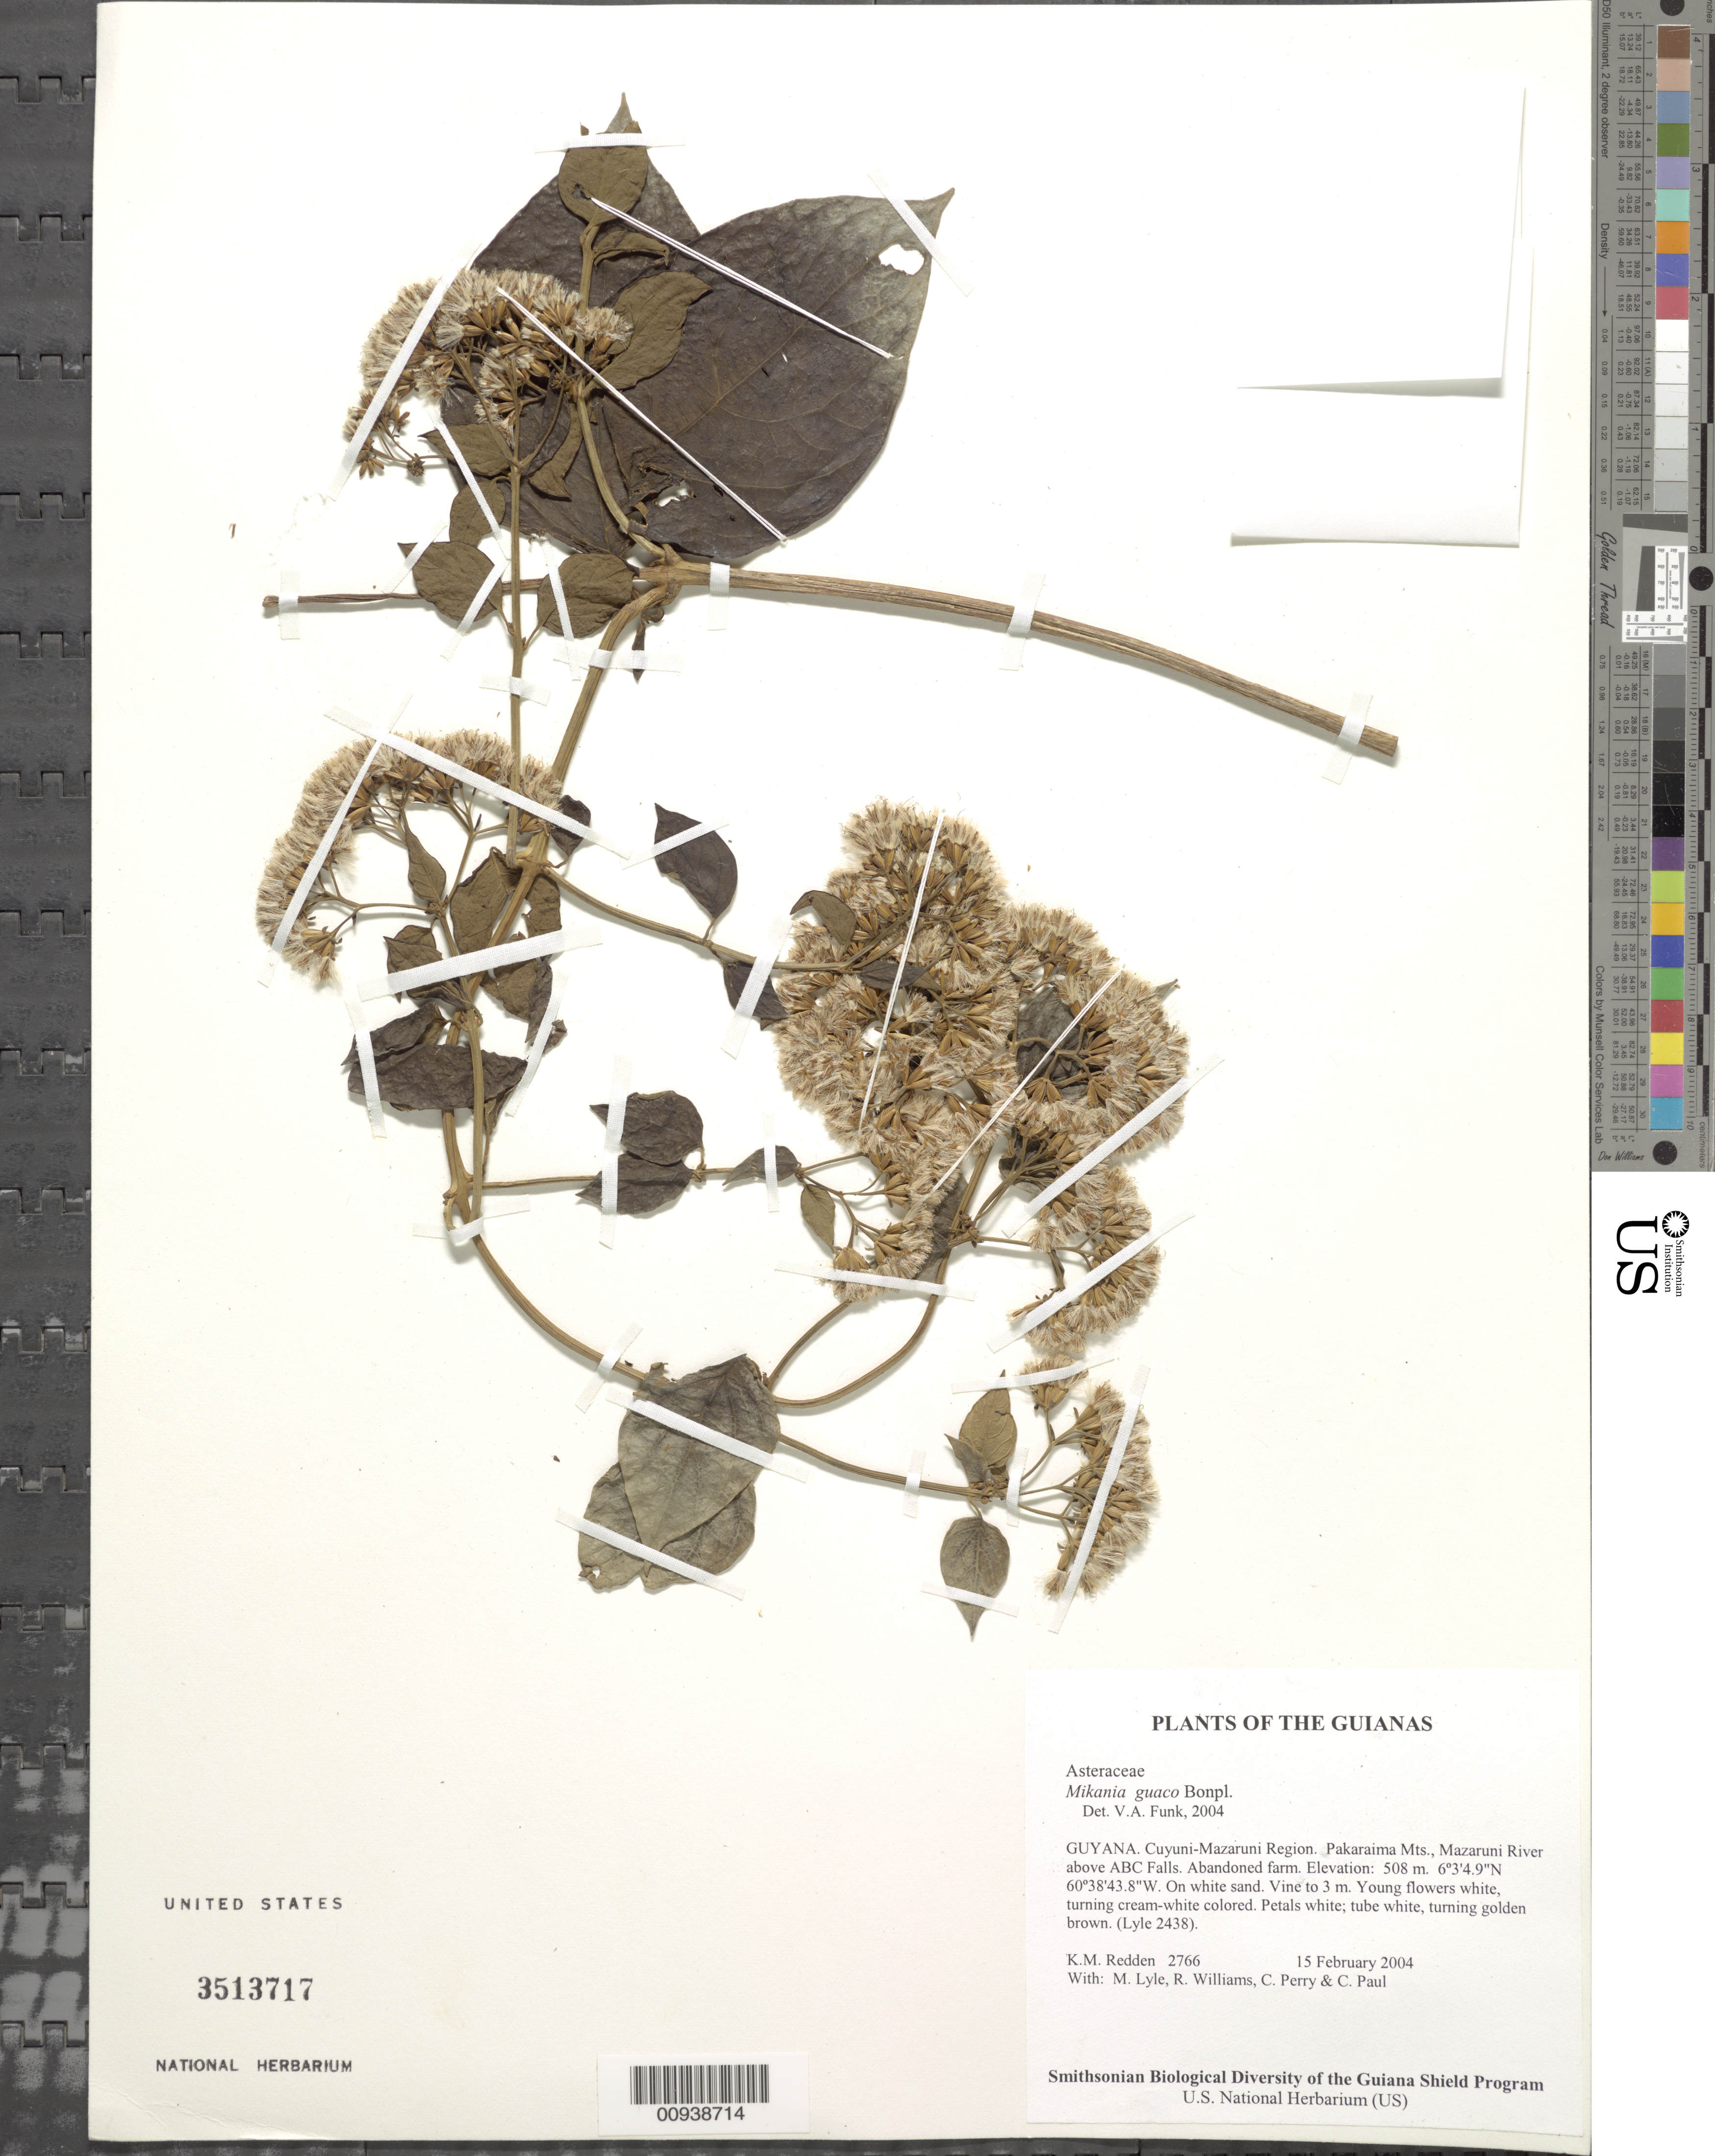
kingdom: Plantae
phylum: Tracheophyta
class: Magnoliopsida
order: Asterales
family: Asteraceae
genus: Mikania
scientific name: Mikania guaco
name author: Humb. & Bonpl.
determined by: Funk, Vicki A., (BOT), Smithsonian Institution - National Museum of Natural History (UNITED STATES)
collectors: K. M. Redden, M. Lyle, R. Williams, C. Perry & C. Paul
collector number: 2766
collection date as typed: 15 February 2004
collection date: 2004-02-15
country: Guyana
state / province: Cuyuni-Mazaruni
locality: Pakaraima Mts., Mazaruni River above ABC Falls. Abandoned farm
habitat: On white sand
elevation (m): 508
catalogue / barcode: US 3513717